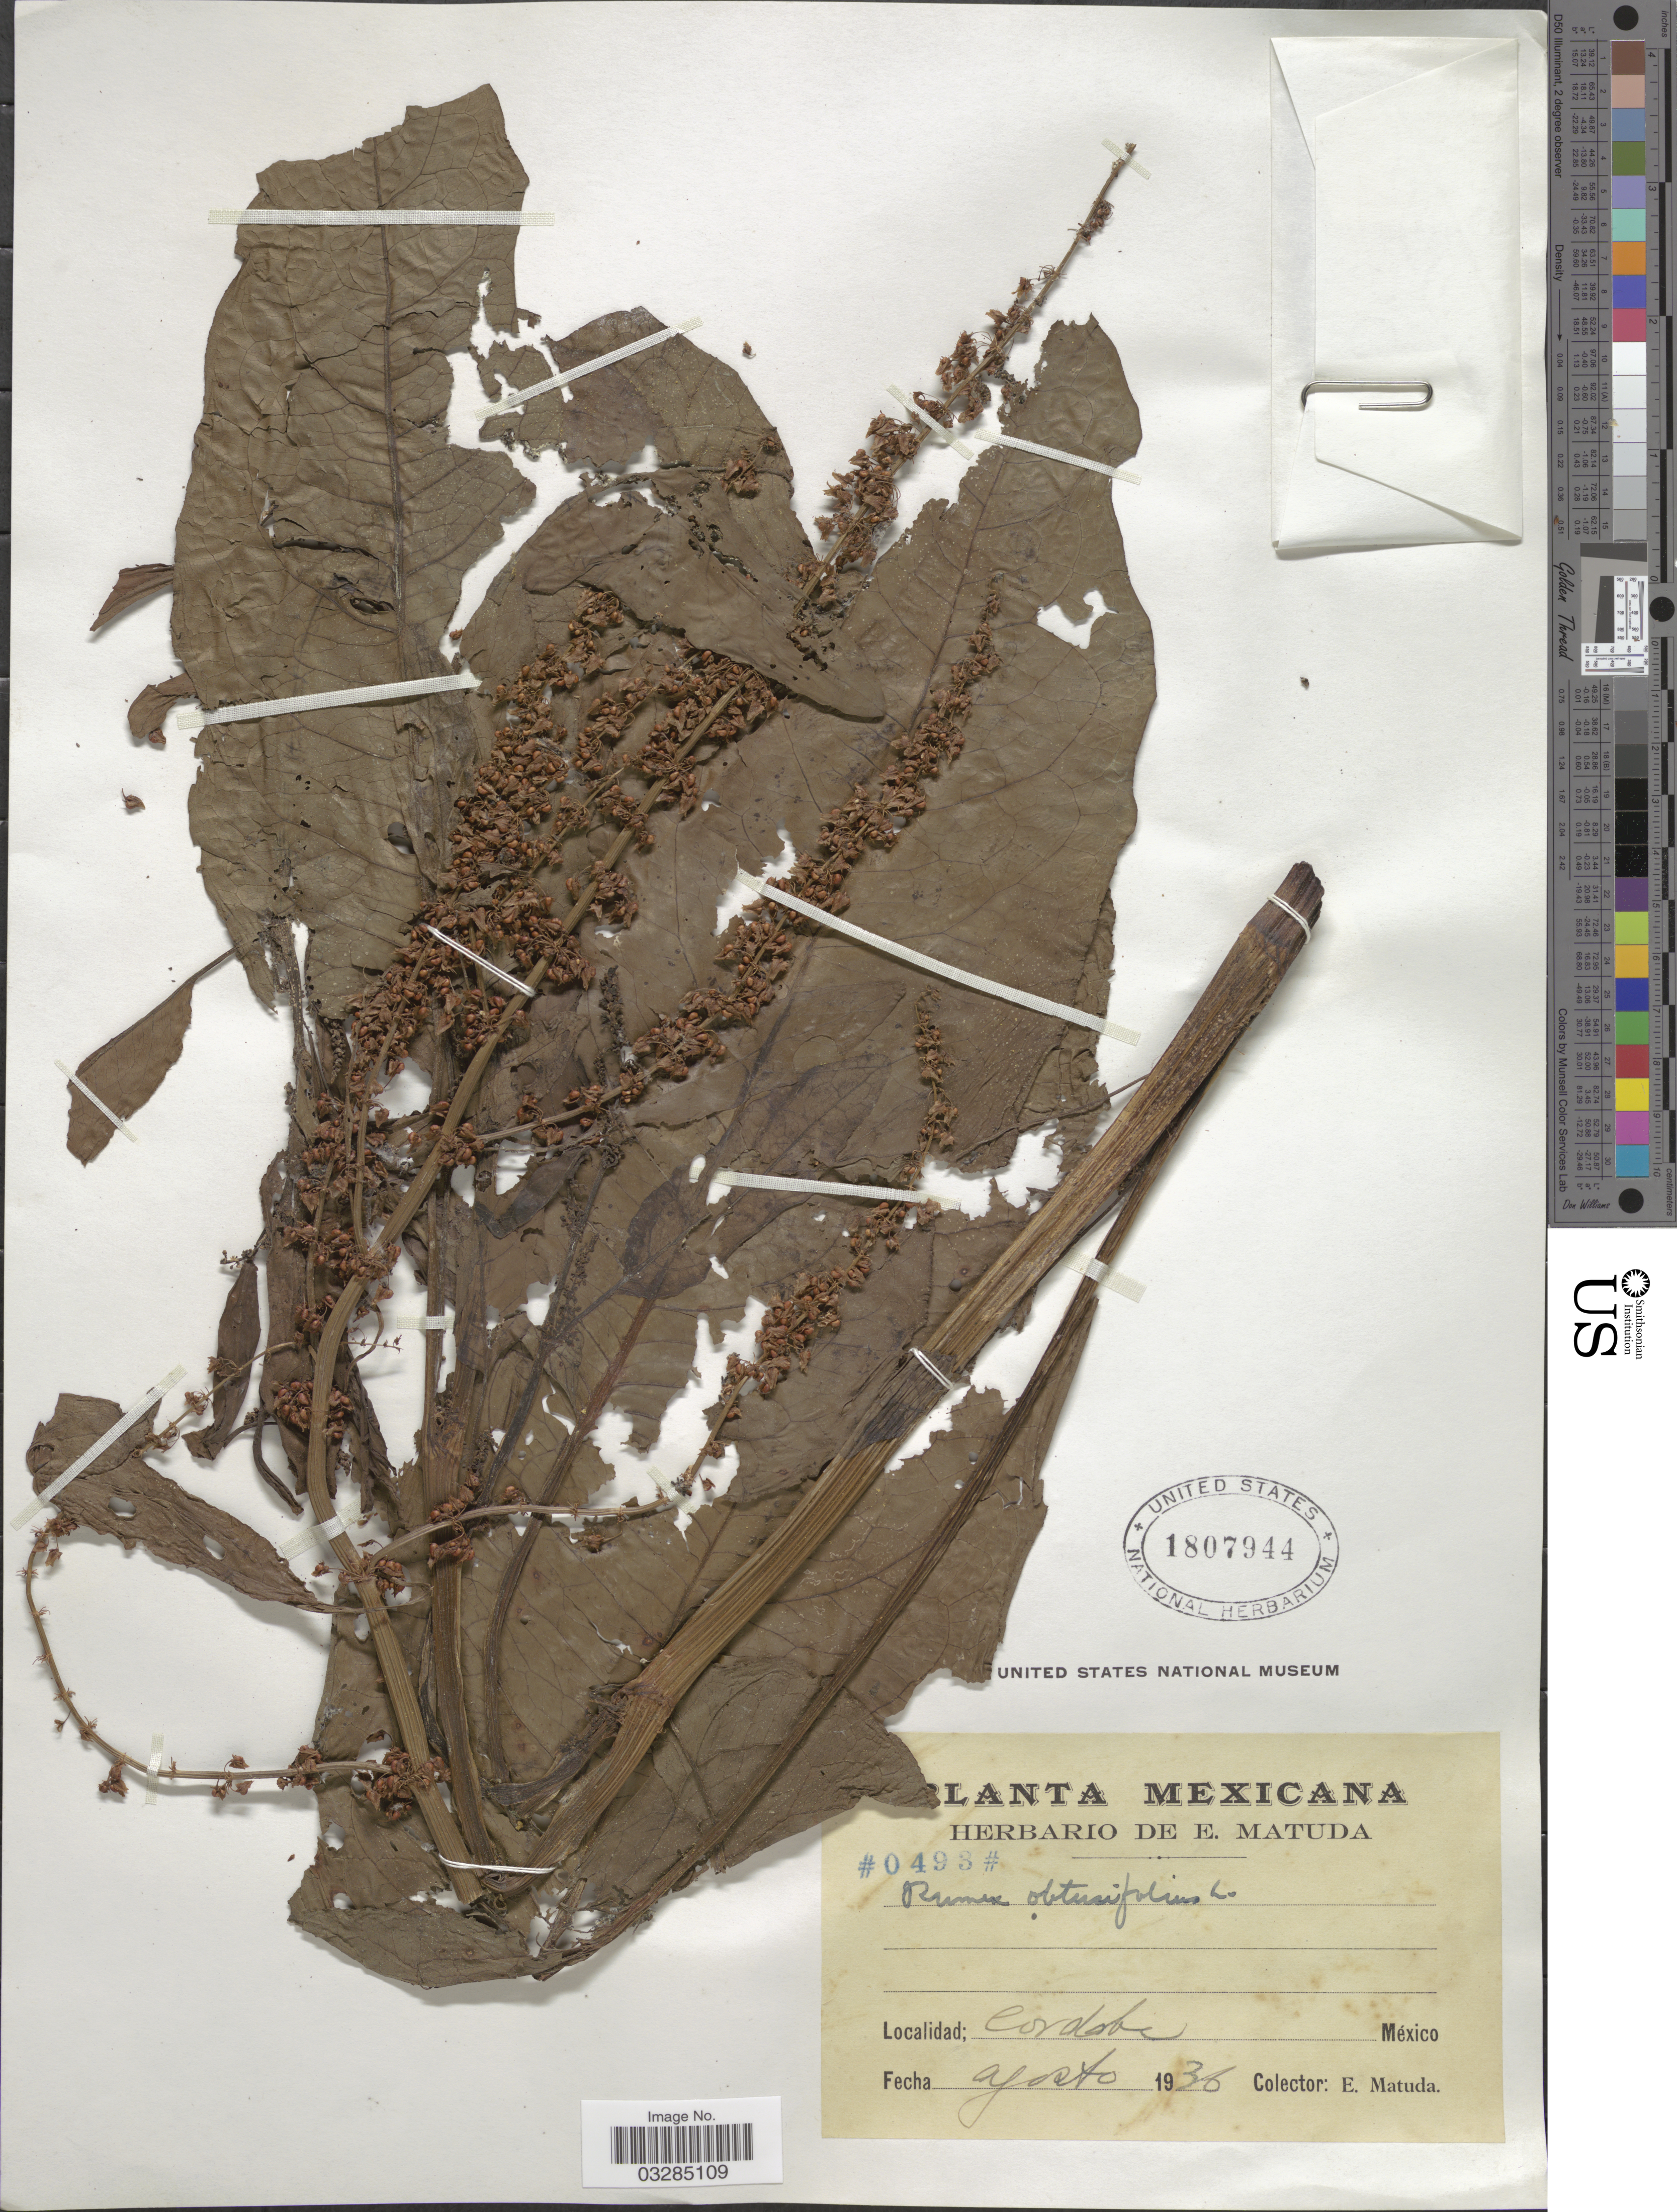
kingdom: Plantae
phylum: Tracheophyta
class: Magnoliopsida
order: Caryophyllales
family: Polygonaceae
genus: Rumex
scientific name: Rumex obtusifolius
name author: L.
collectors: E. Matuda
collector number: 0493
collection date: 1936-08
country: Mexico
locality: Cordoba.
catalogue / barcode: US 1807944